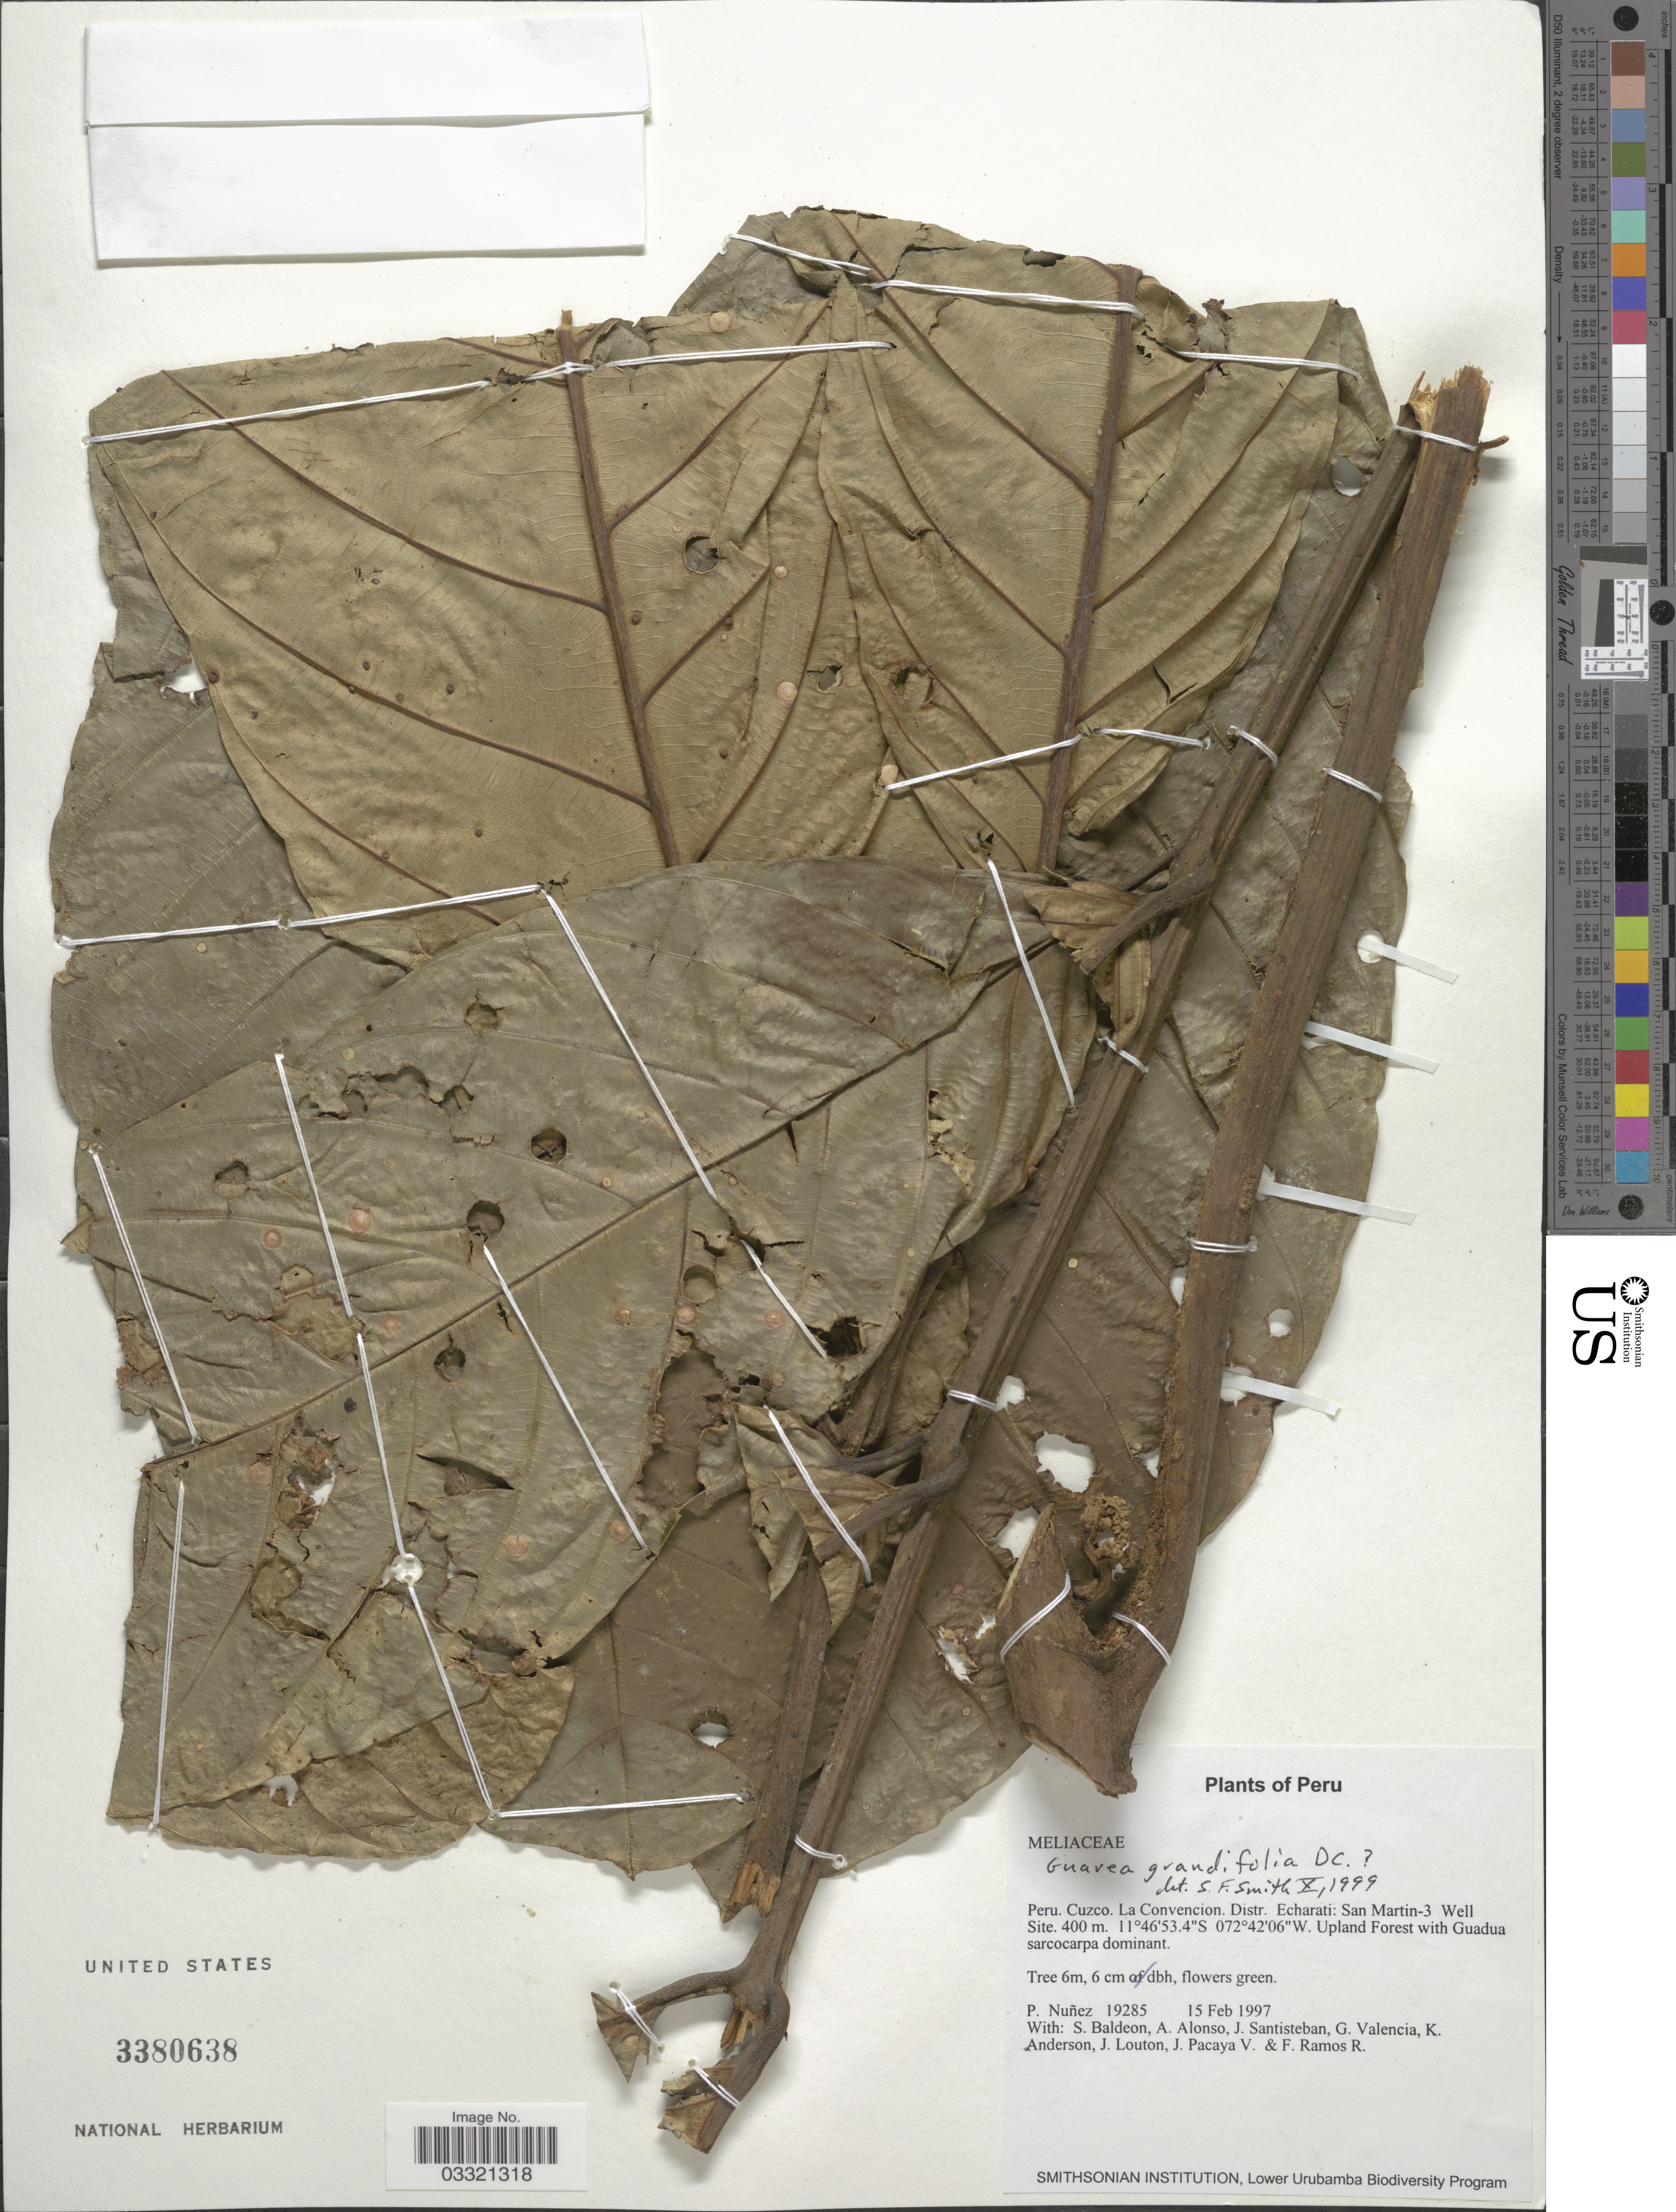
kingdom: Plantae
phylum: Tracheophyta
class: Magnoliopsida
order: Sapindales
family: Meliaceae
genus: Guarea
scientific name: Guarea grandifolia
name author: DC.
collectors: P. Nuñez V., S. Baldeon, A. Alonso, J. Santisteban & et al.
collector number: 19285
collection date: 1997-02-15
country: Peru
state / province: Cusco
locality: Cuzco. La Convencion. Distr. Echarati: San Martin-3 Well Site.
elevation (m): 400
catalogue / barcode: US 3380638